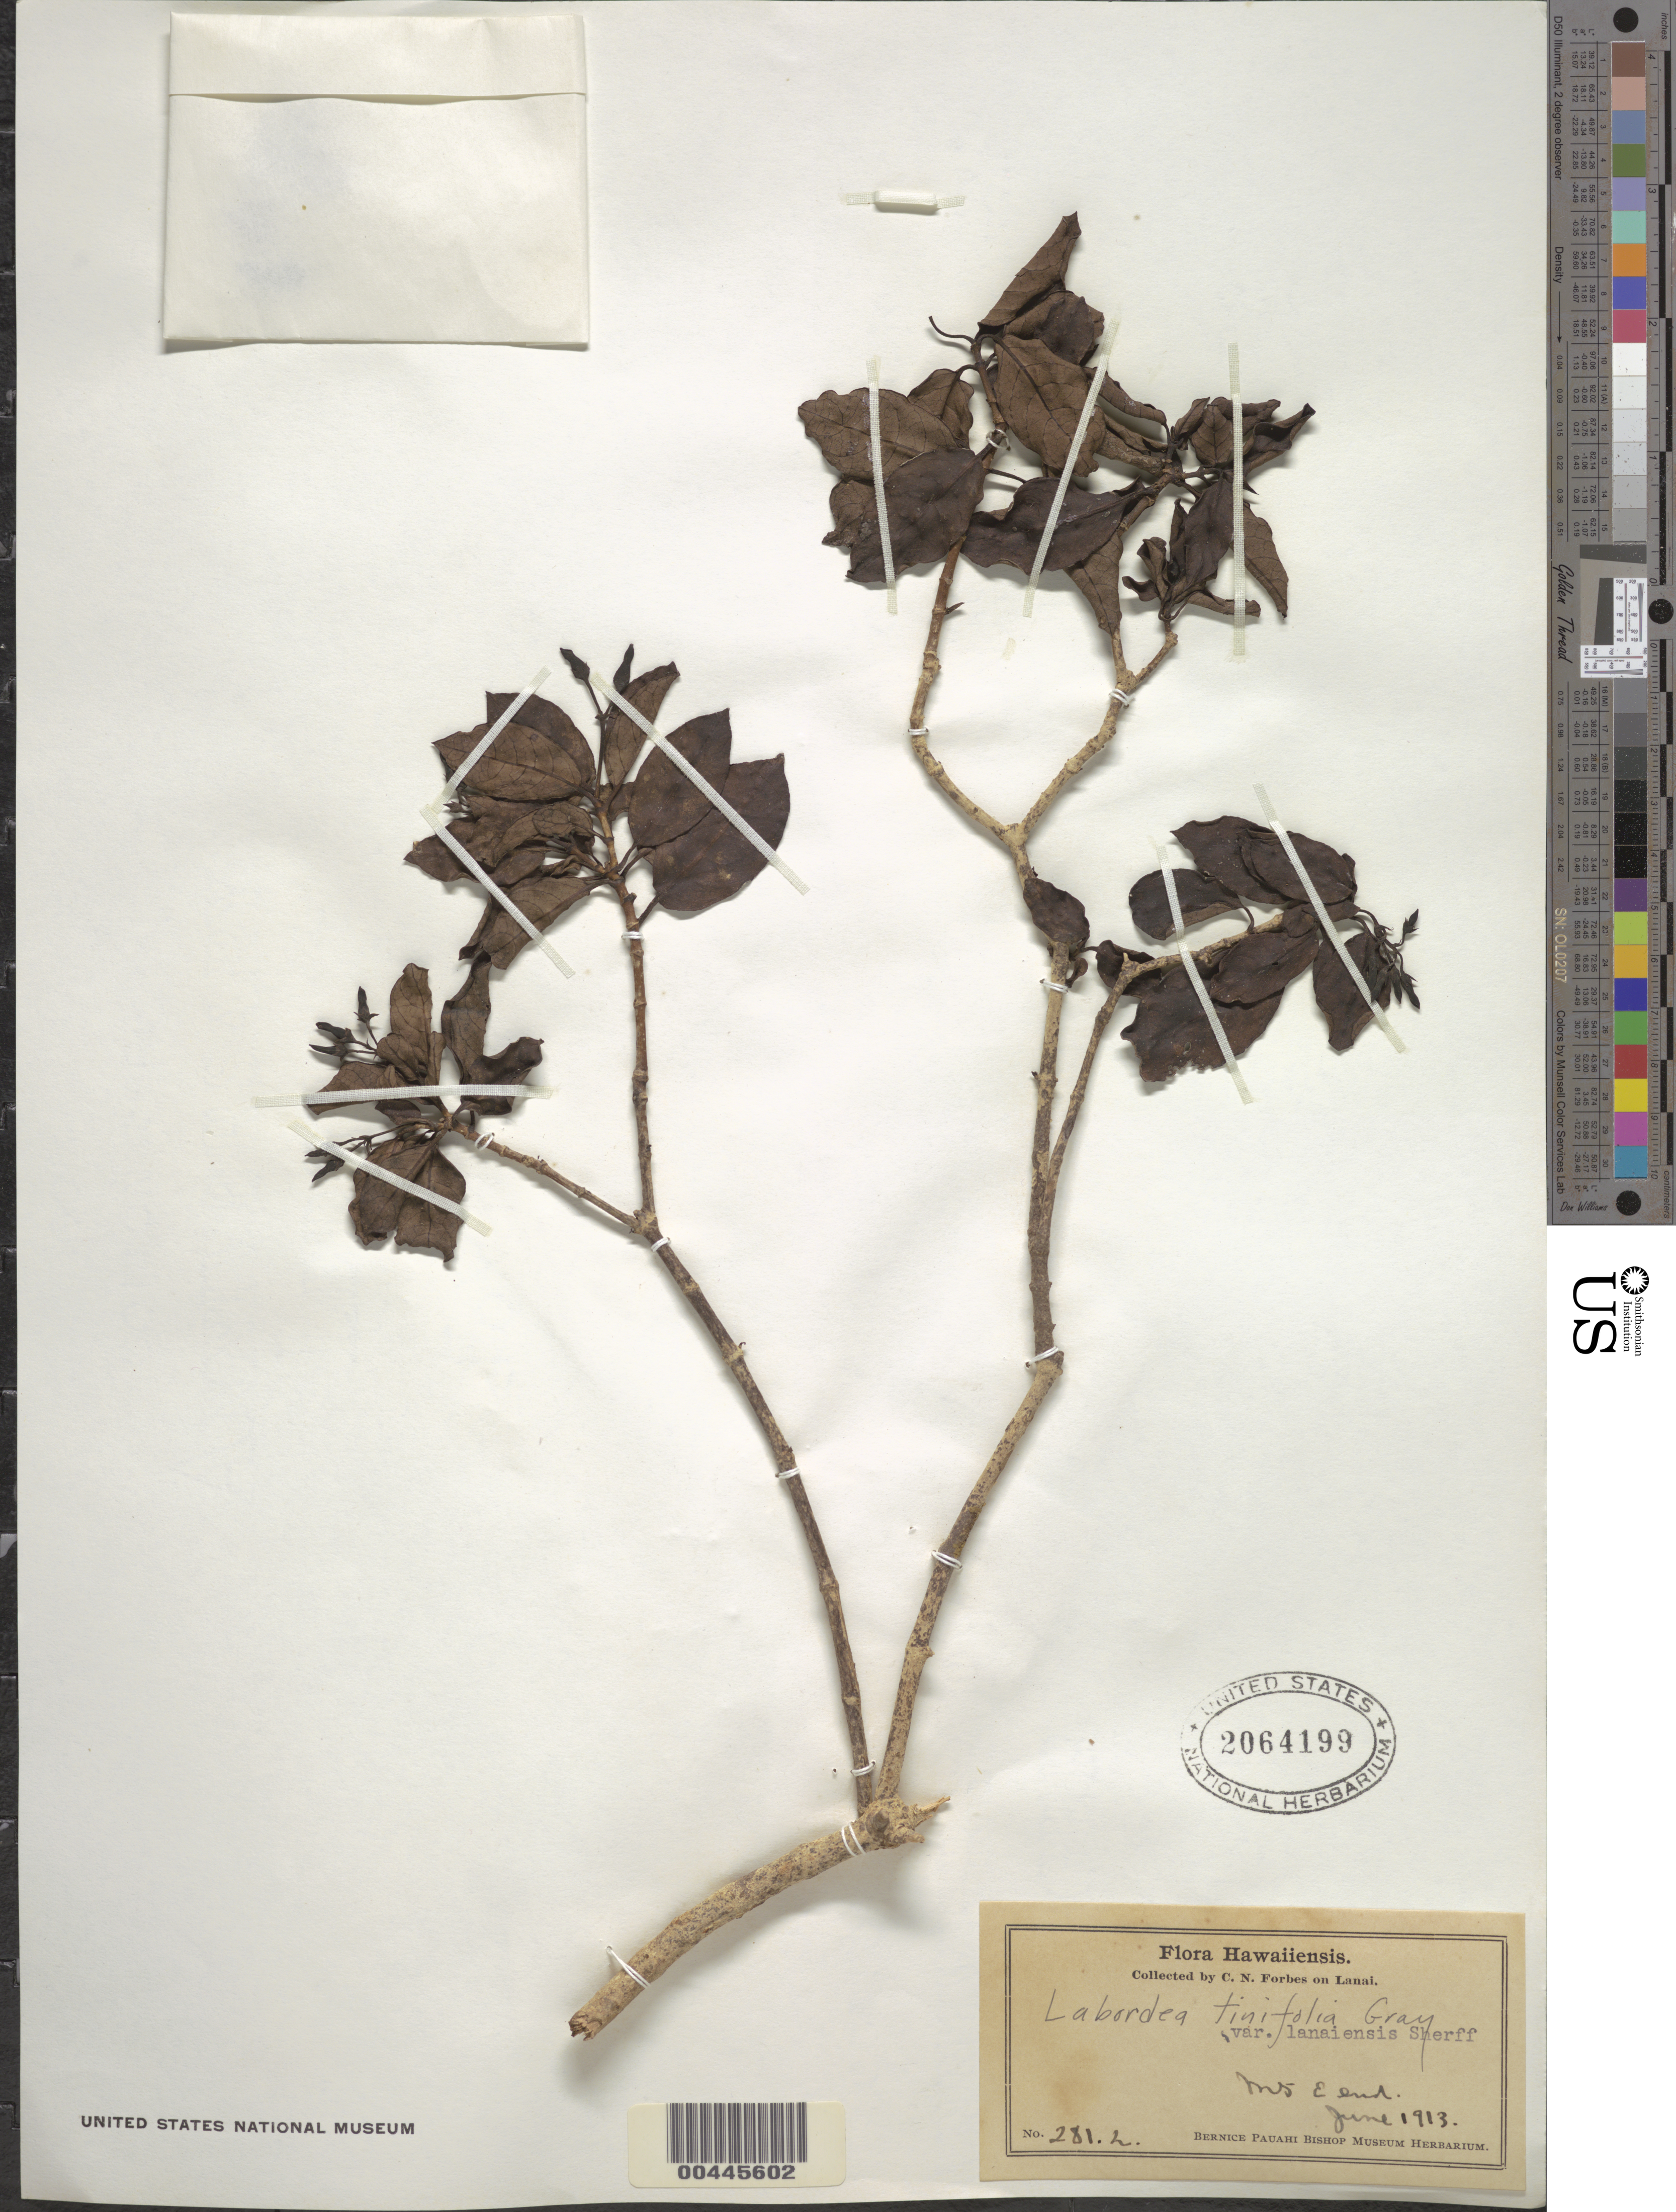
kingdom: Plantae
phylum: Tracheophyta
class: Magnoliopsida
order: Gentianales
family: Loganiaceae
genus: Geniostoma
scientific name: Geniostoma tinifolium var. lanaiense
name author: (Sherff) Byng & Christenh.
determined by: Wagner, W. L., (BOT), Smithsonian Institution - National Museum of Natural History (UNITED STATES)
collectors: C. N. Forbes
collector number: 281.L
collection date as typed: Jun 1913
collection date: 1913-06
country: United States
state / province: Hawaii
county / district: Maui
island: Lana'i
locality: Mountains E end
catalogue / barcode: US 2064199